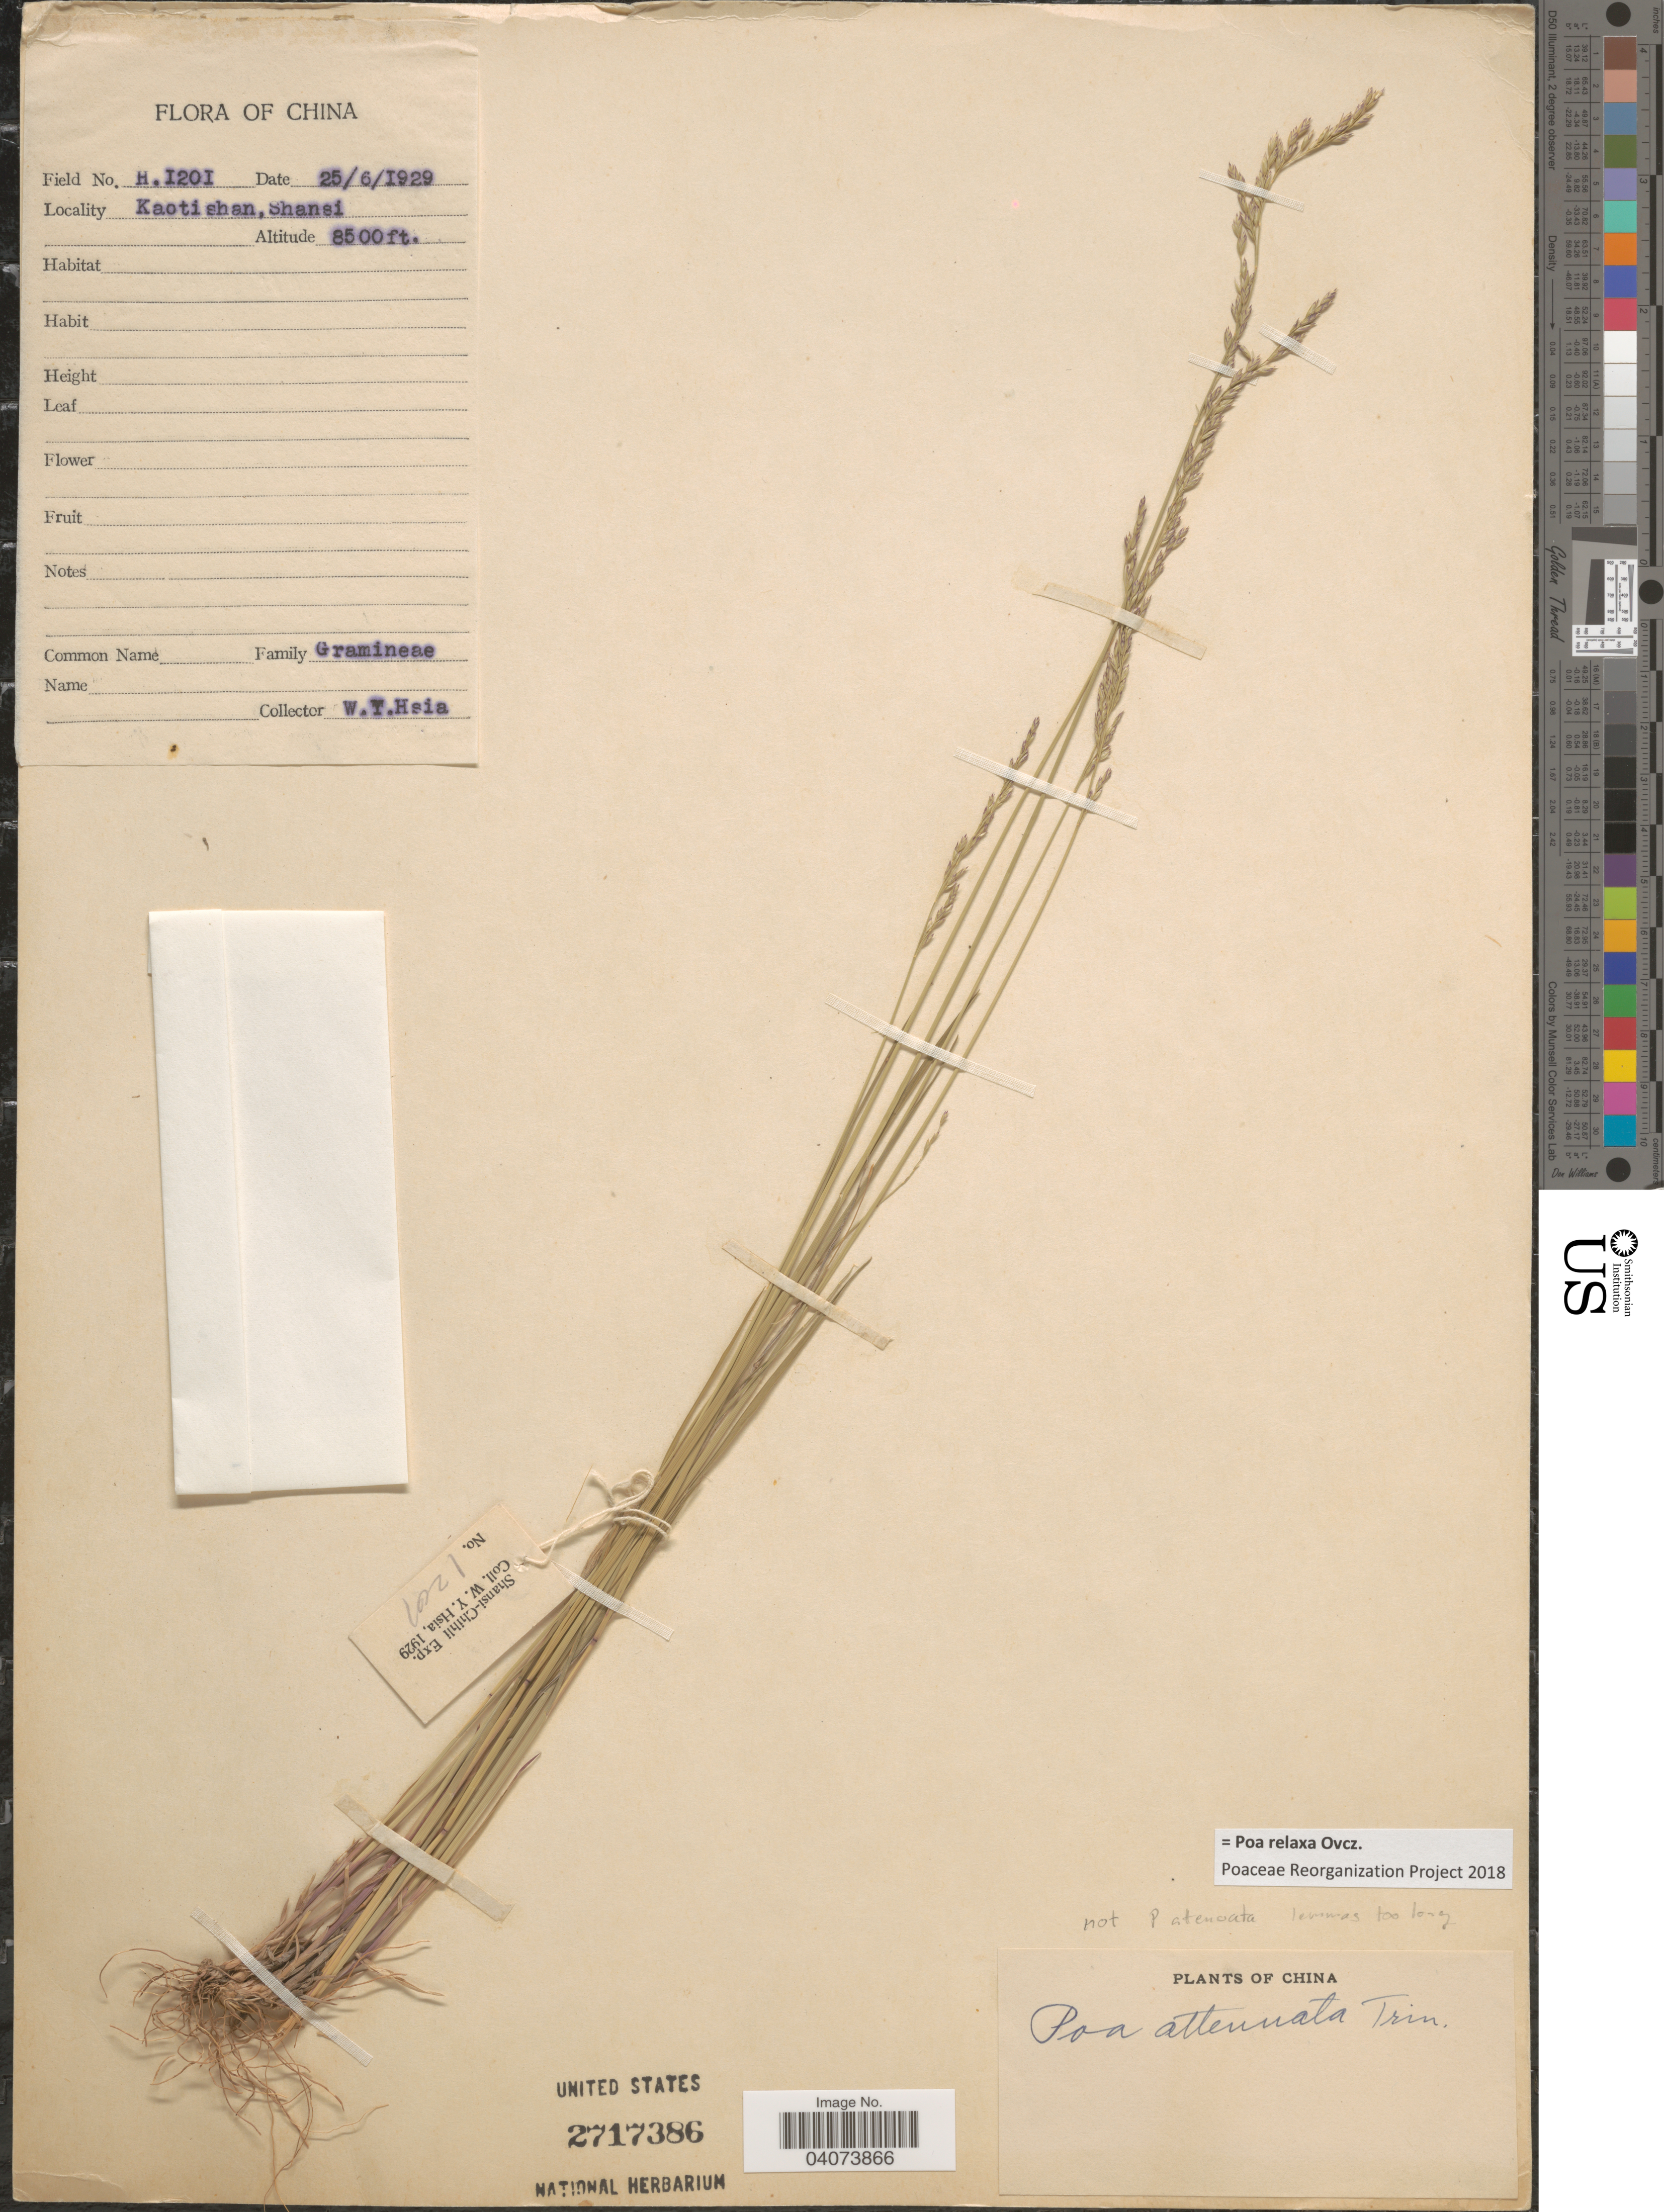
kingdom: Plantae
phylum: Tracheophyta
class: Liliopsida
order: Poales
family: Poaceae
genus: Poa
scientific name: Poa relaxa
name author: Ovcz.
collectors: W. Hsia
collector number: H1201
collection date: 1929-06-25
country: China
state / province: Shanxi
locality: Kaotishan, Shansi.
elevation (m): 2591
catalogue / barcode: US 2717386